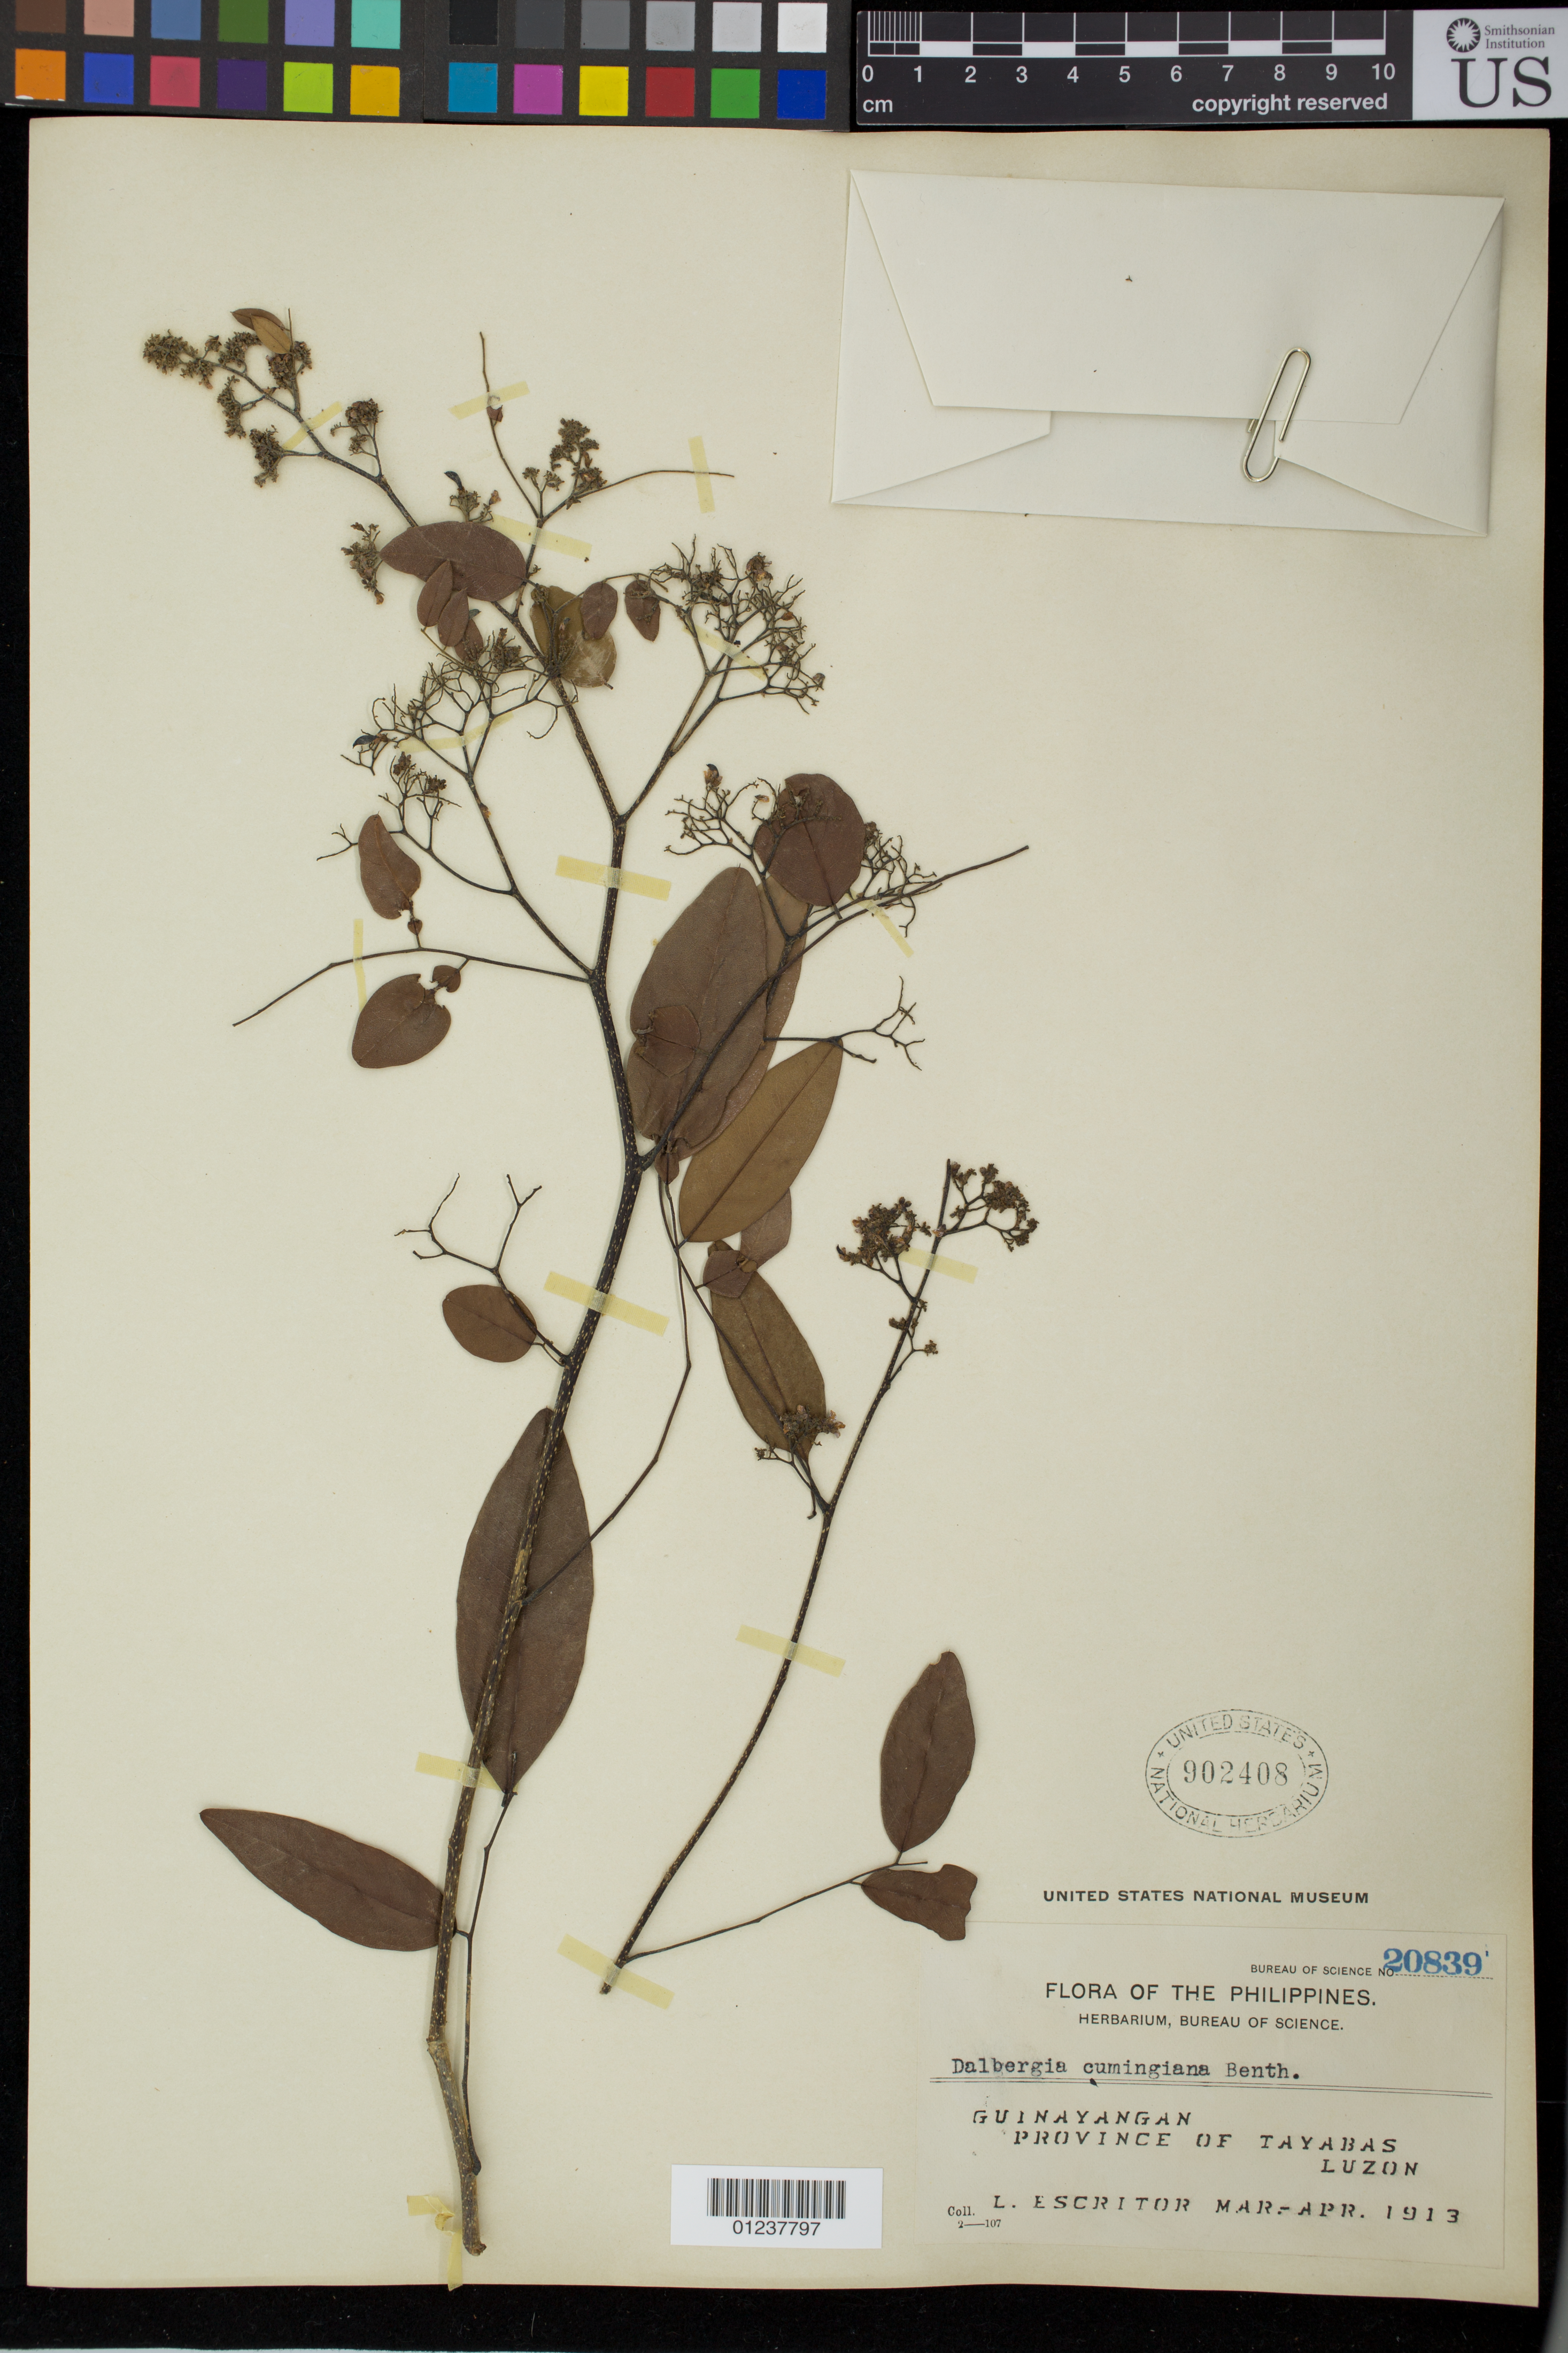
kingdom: Plantae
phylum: Tracheophyta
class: Magnoliopsida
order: Fabales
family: Fabaceae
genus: Dalbergia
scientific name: Dalbergia cumingiana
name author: Benth.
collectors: L. Escritor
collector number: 20839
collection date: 1913-03/1913-04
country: Philippines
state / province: Calabarzon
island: Luzon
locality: Guinayangan, Province of Tayabas, Luzon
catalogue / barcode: US 902408